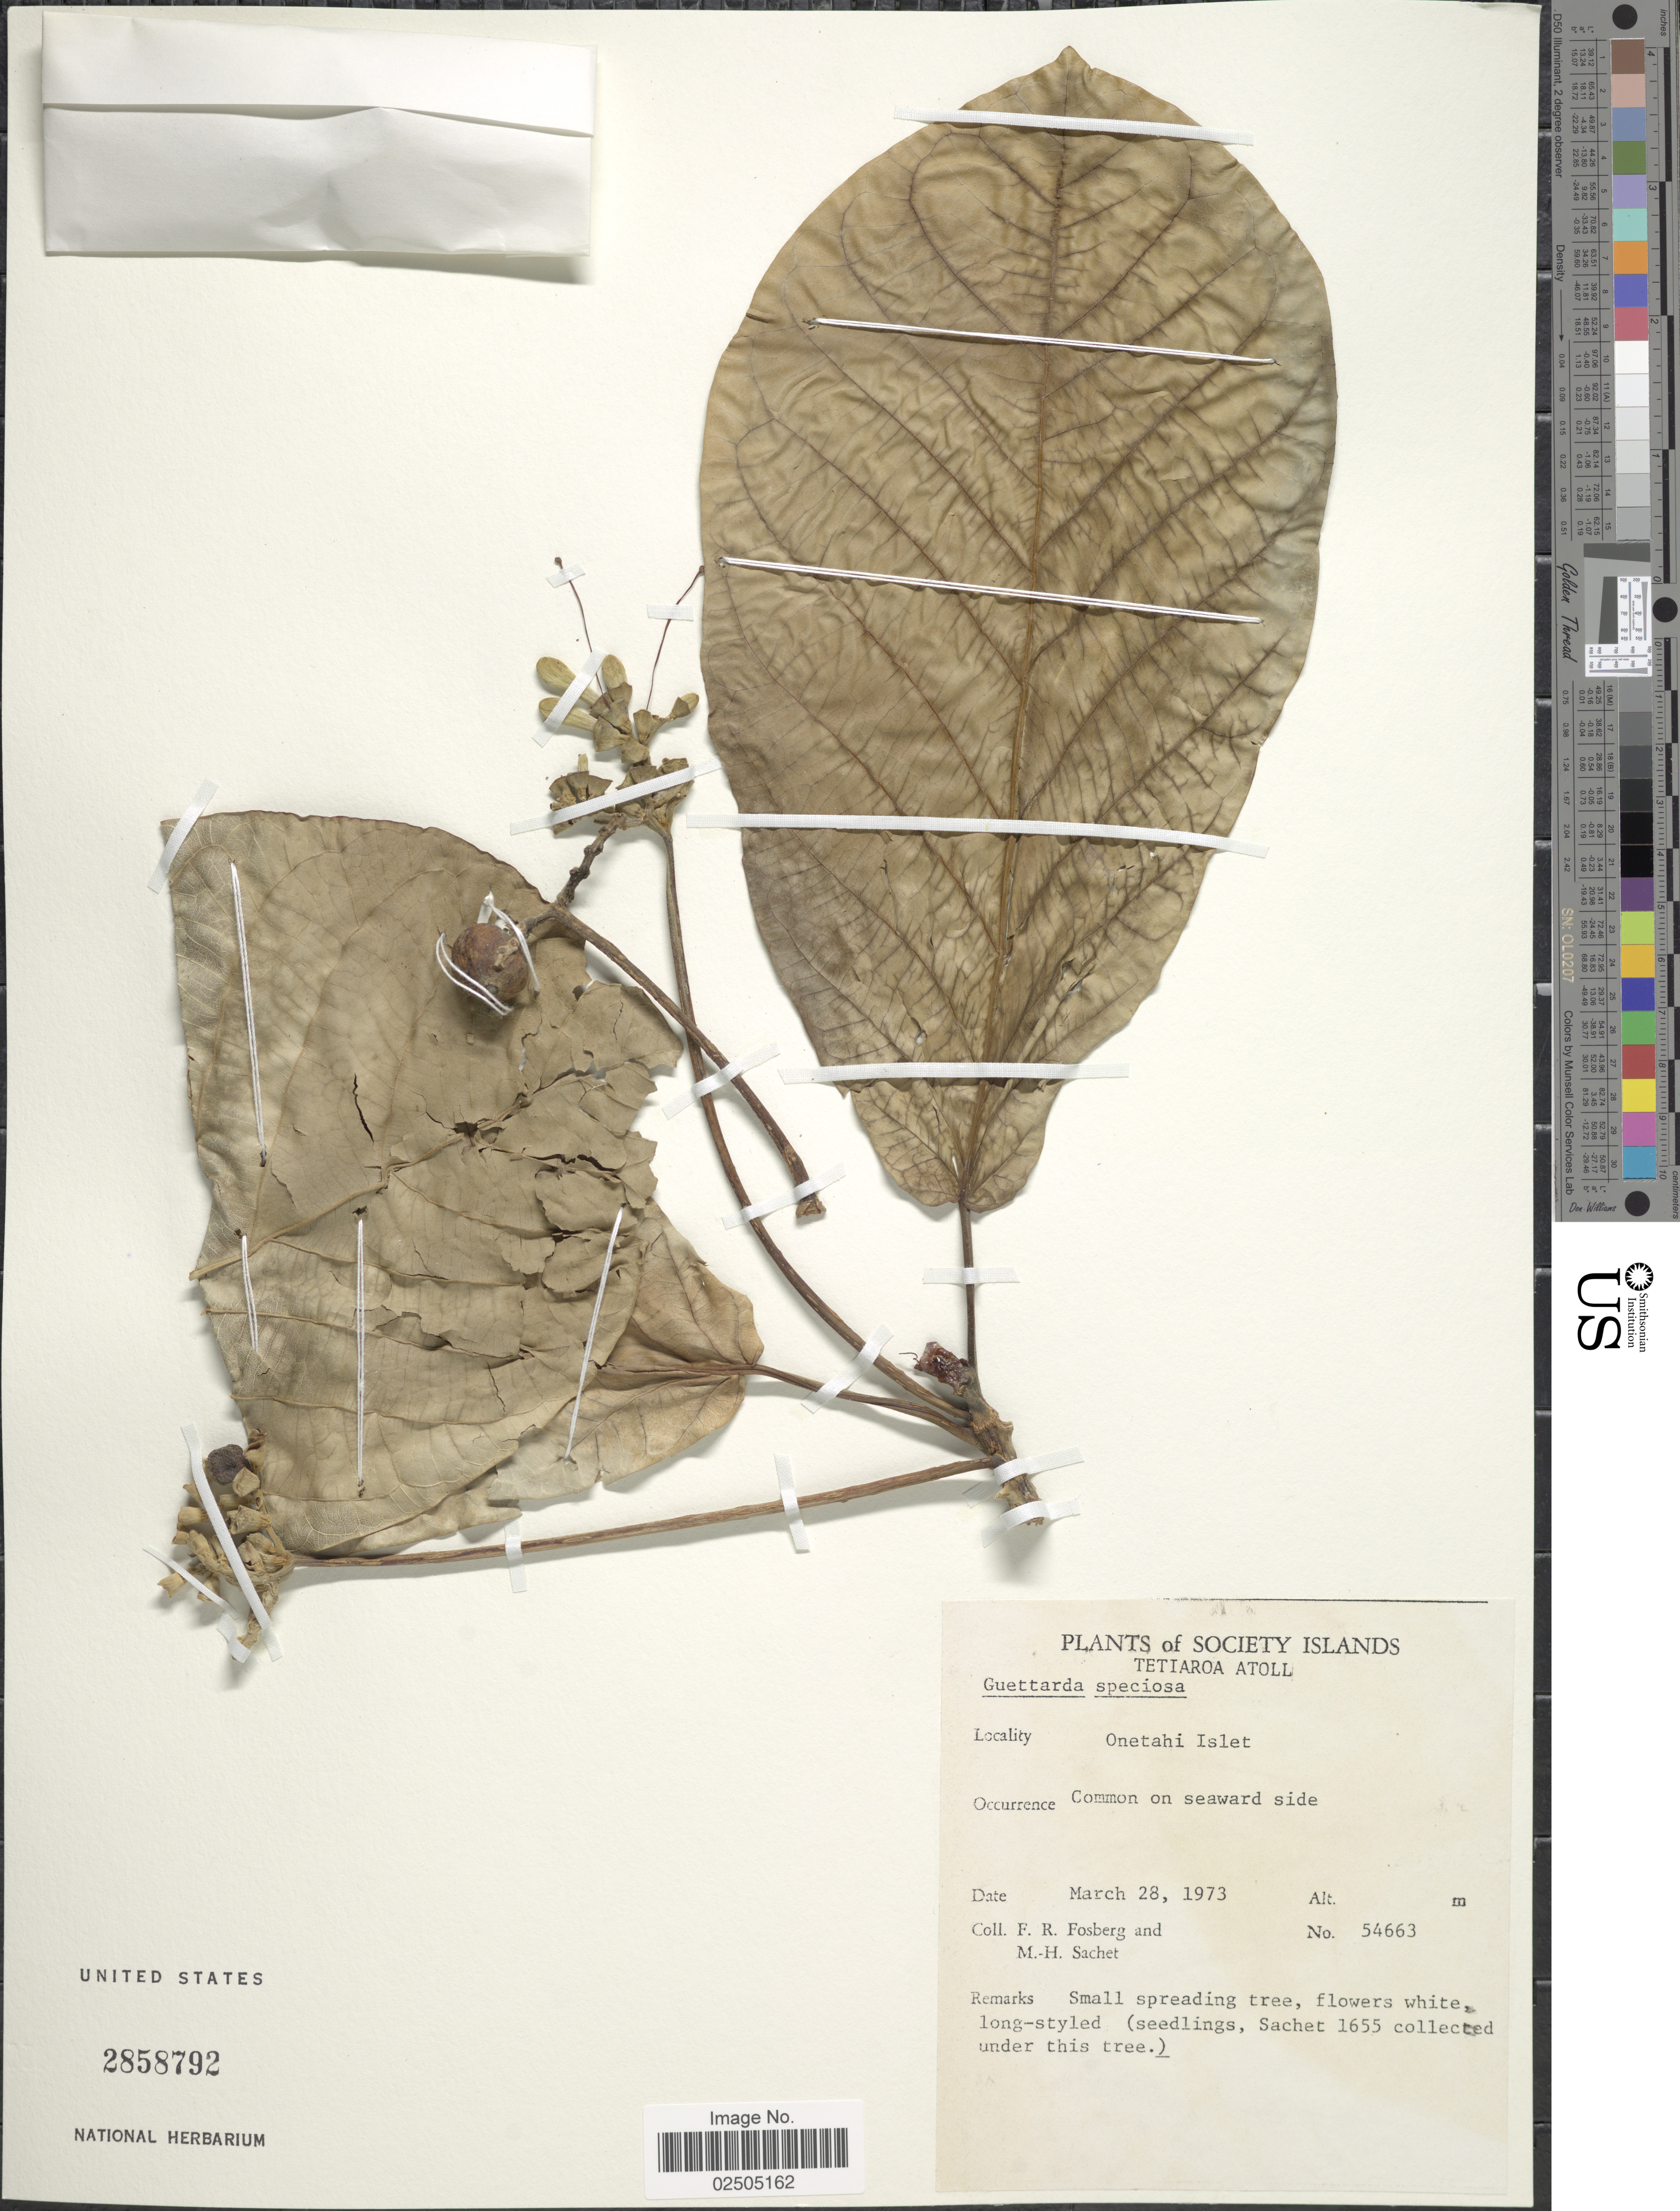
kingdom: Plantae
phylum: Tracheophyta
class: Magnoliopsida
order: Gentianales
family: Rubiaceae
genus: Guettarda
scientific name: Guettarda speciosa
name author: L.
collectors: F. R. Fosberg & M.-H. Sachet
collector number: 54663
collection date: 1973-03-28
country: French Polynesia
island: Tetiaroa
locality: Society Islands, Tetiaroa Atoll, Onetahi Islet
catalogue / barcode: US 2858792